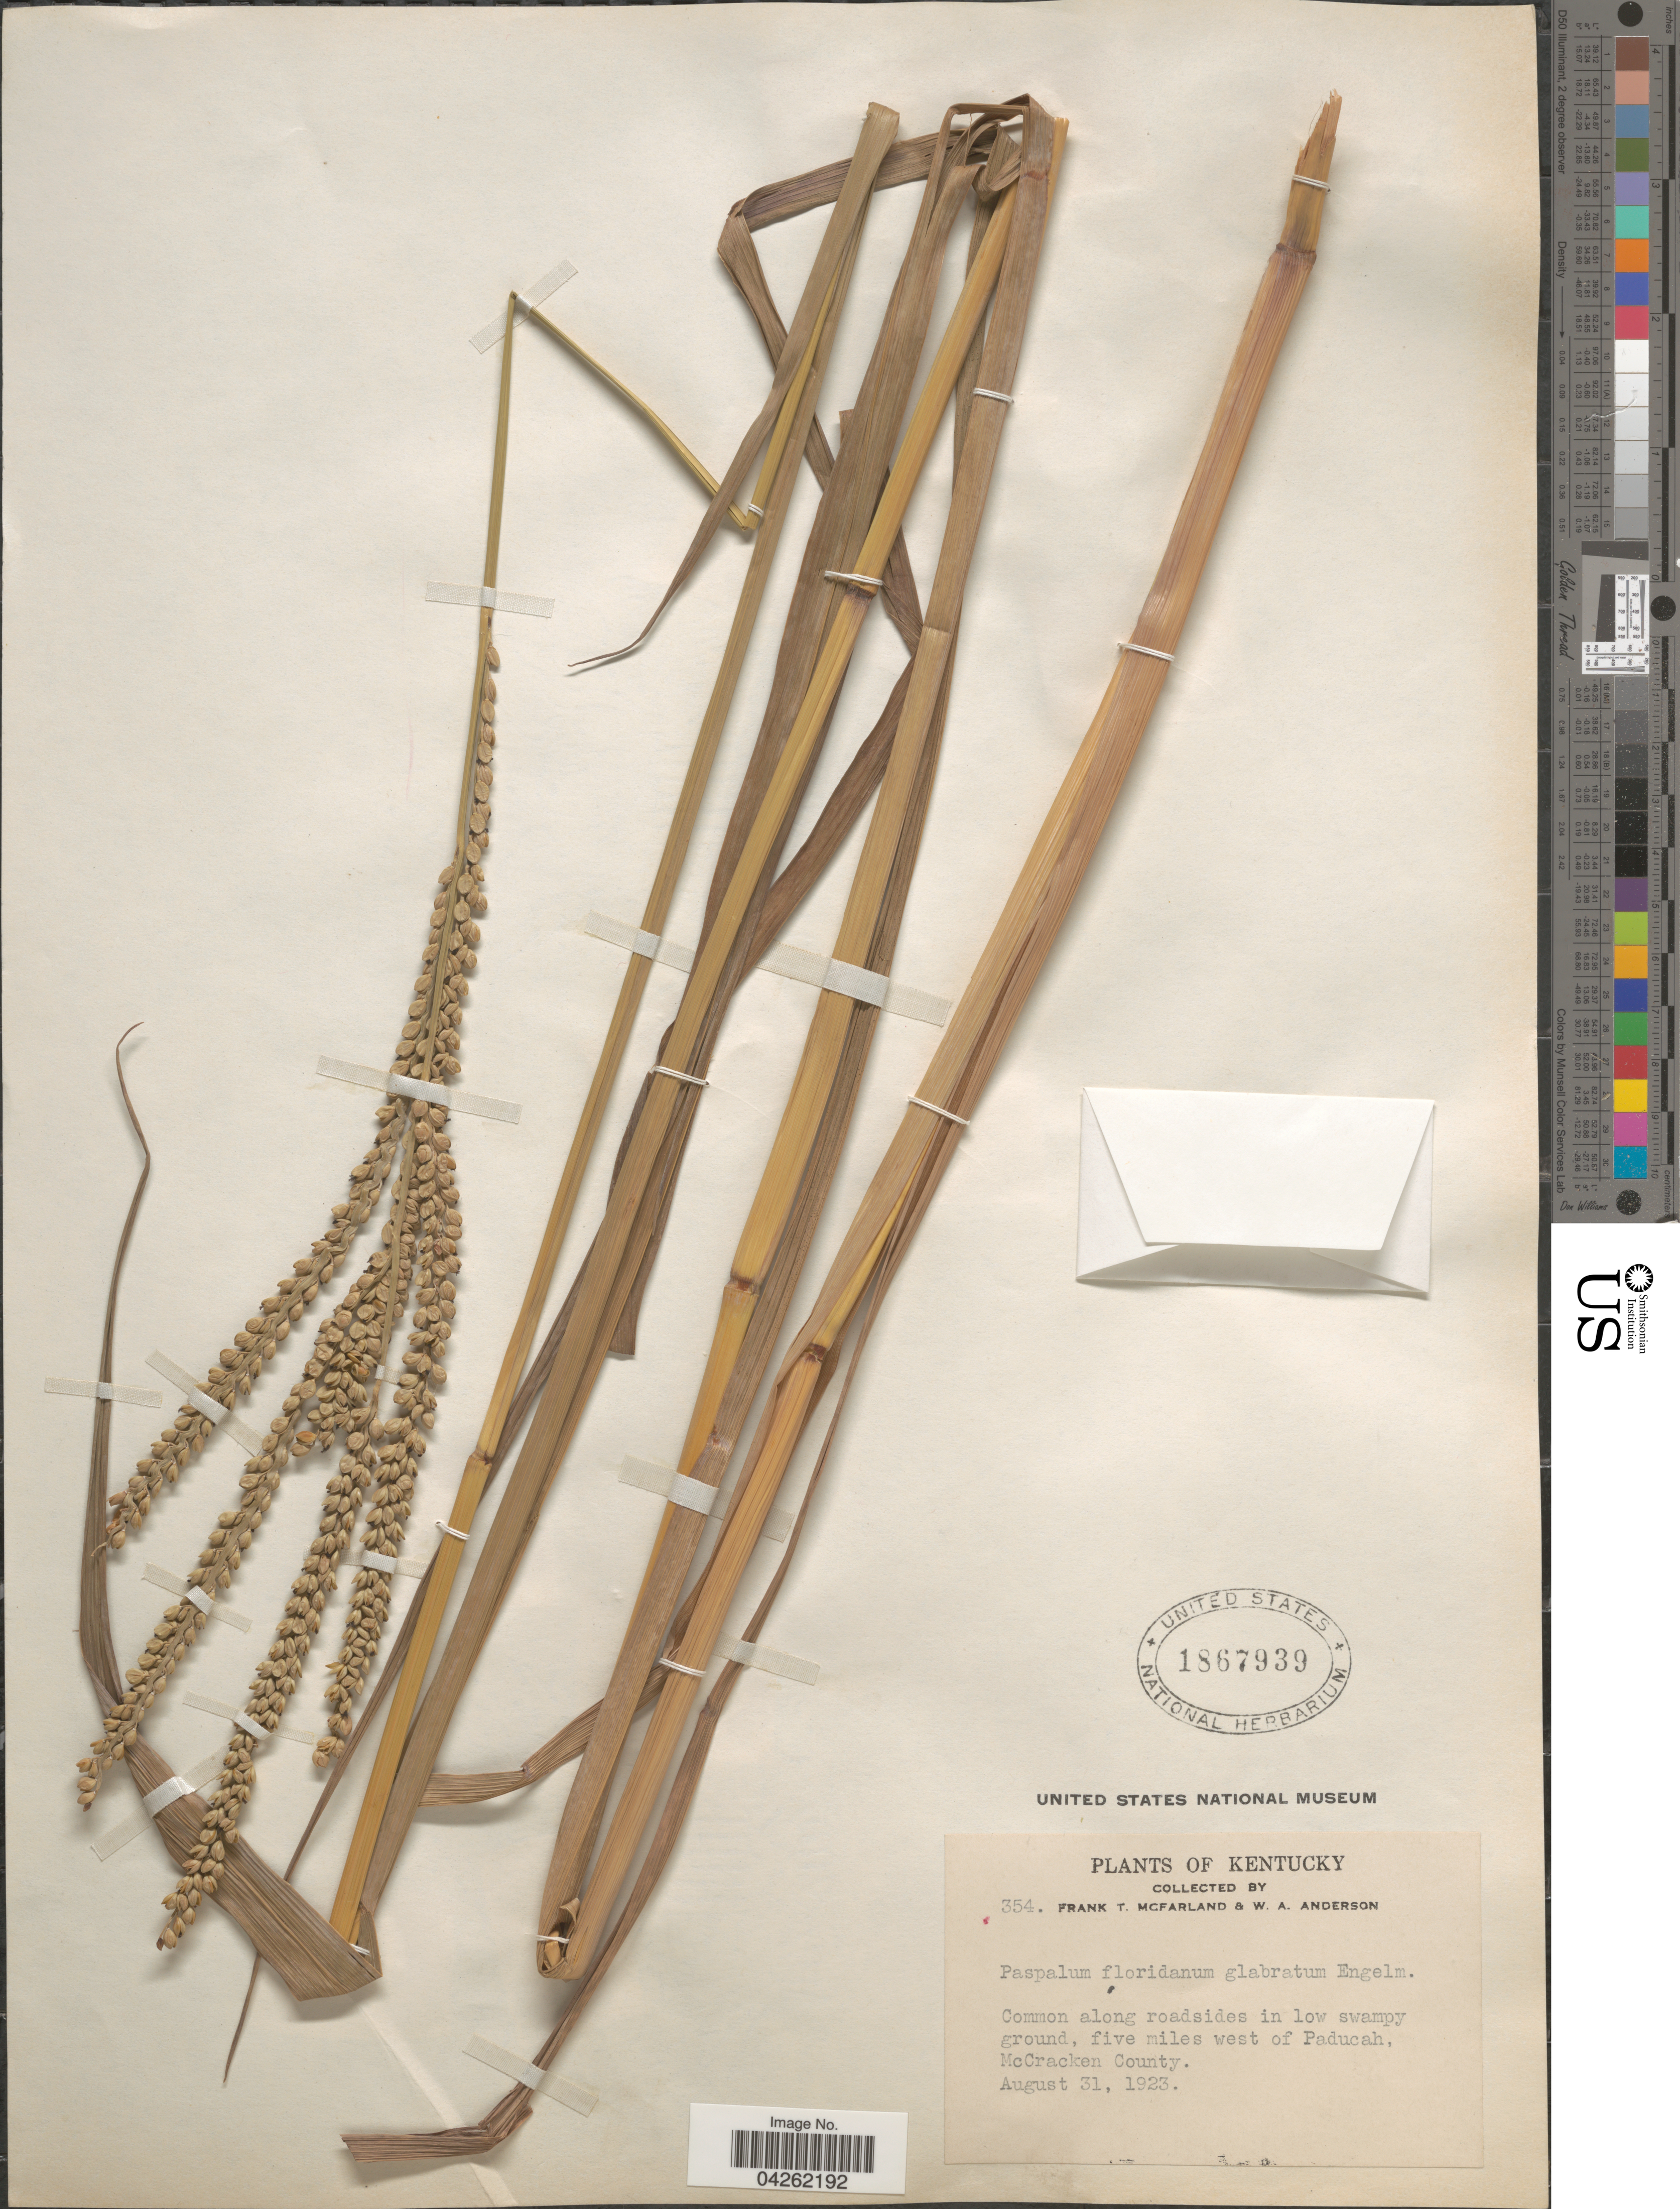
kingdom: Plantae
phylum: Tracheophyta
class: Liliopsida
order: Poales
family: Poaceae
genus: Paspalum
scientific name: Paspalum floridanum var. glabratum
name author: Engelm. ex Vasey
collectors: F. McFarland & W. A. Anderson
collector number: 354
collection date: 1923-08-31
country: United States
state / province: Kentucky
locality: Common along roadsides in low swampy ground, five miles west of Paducah, McCracken County.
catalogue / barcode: US 1867939